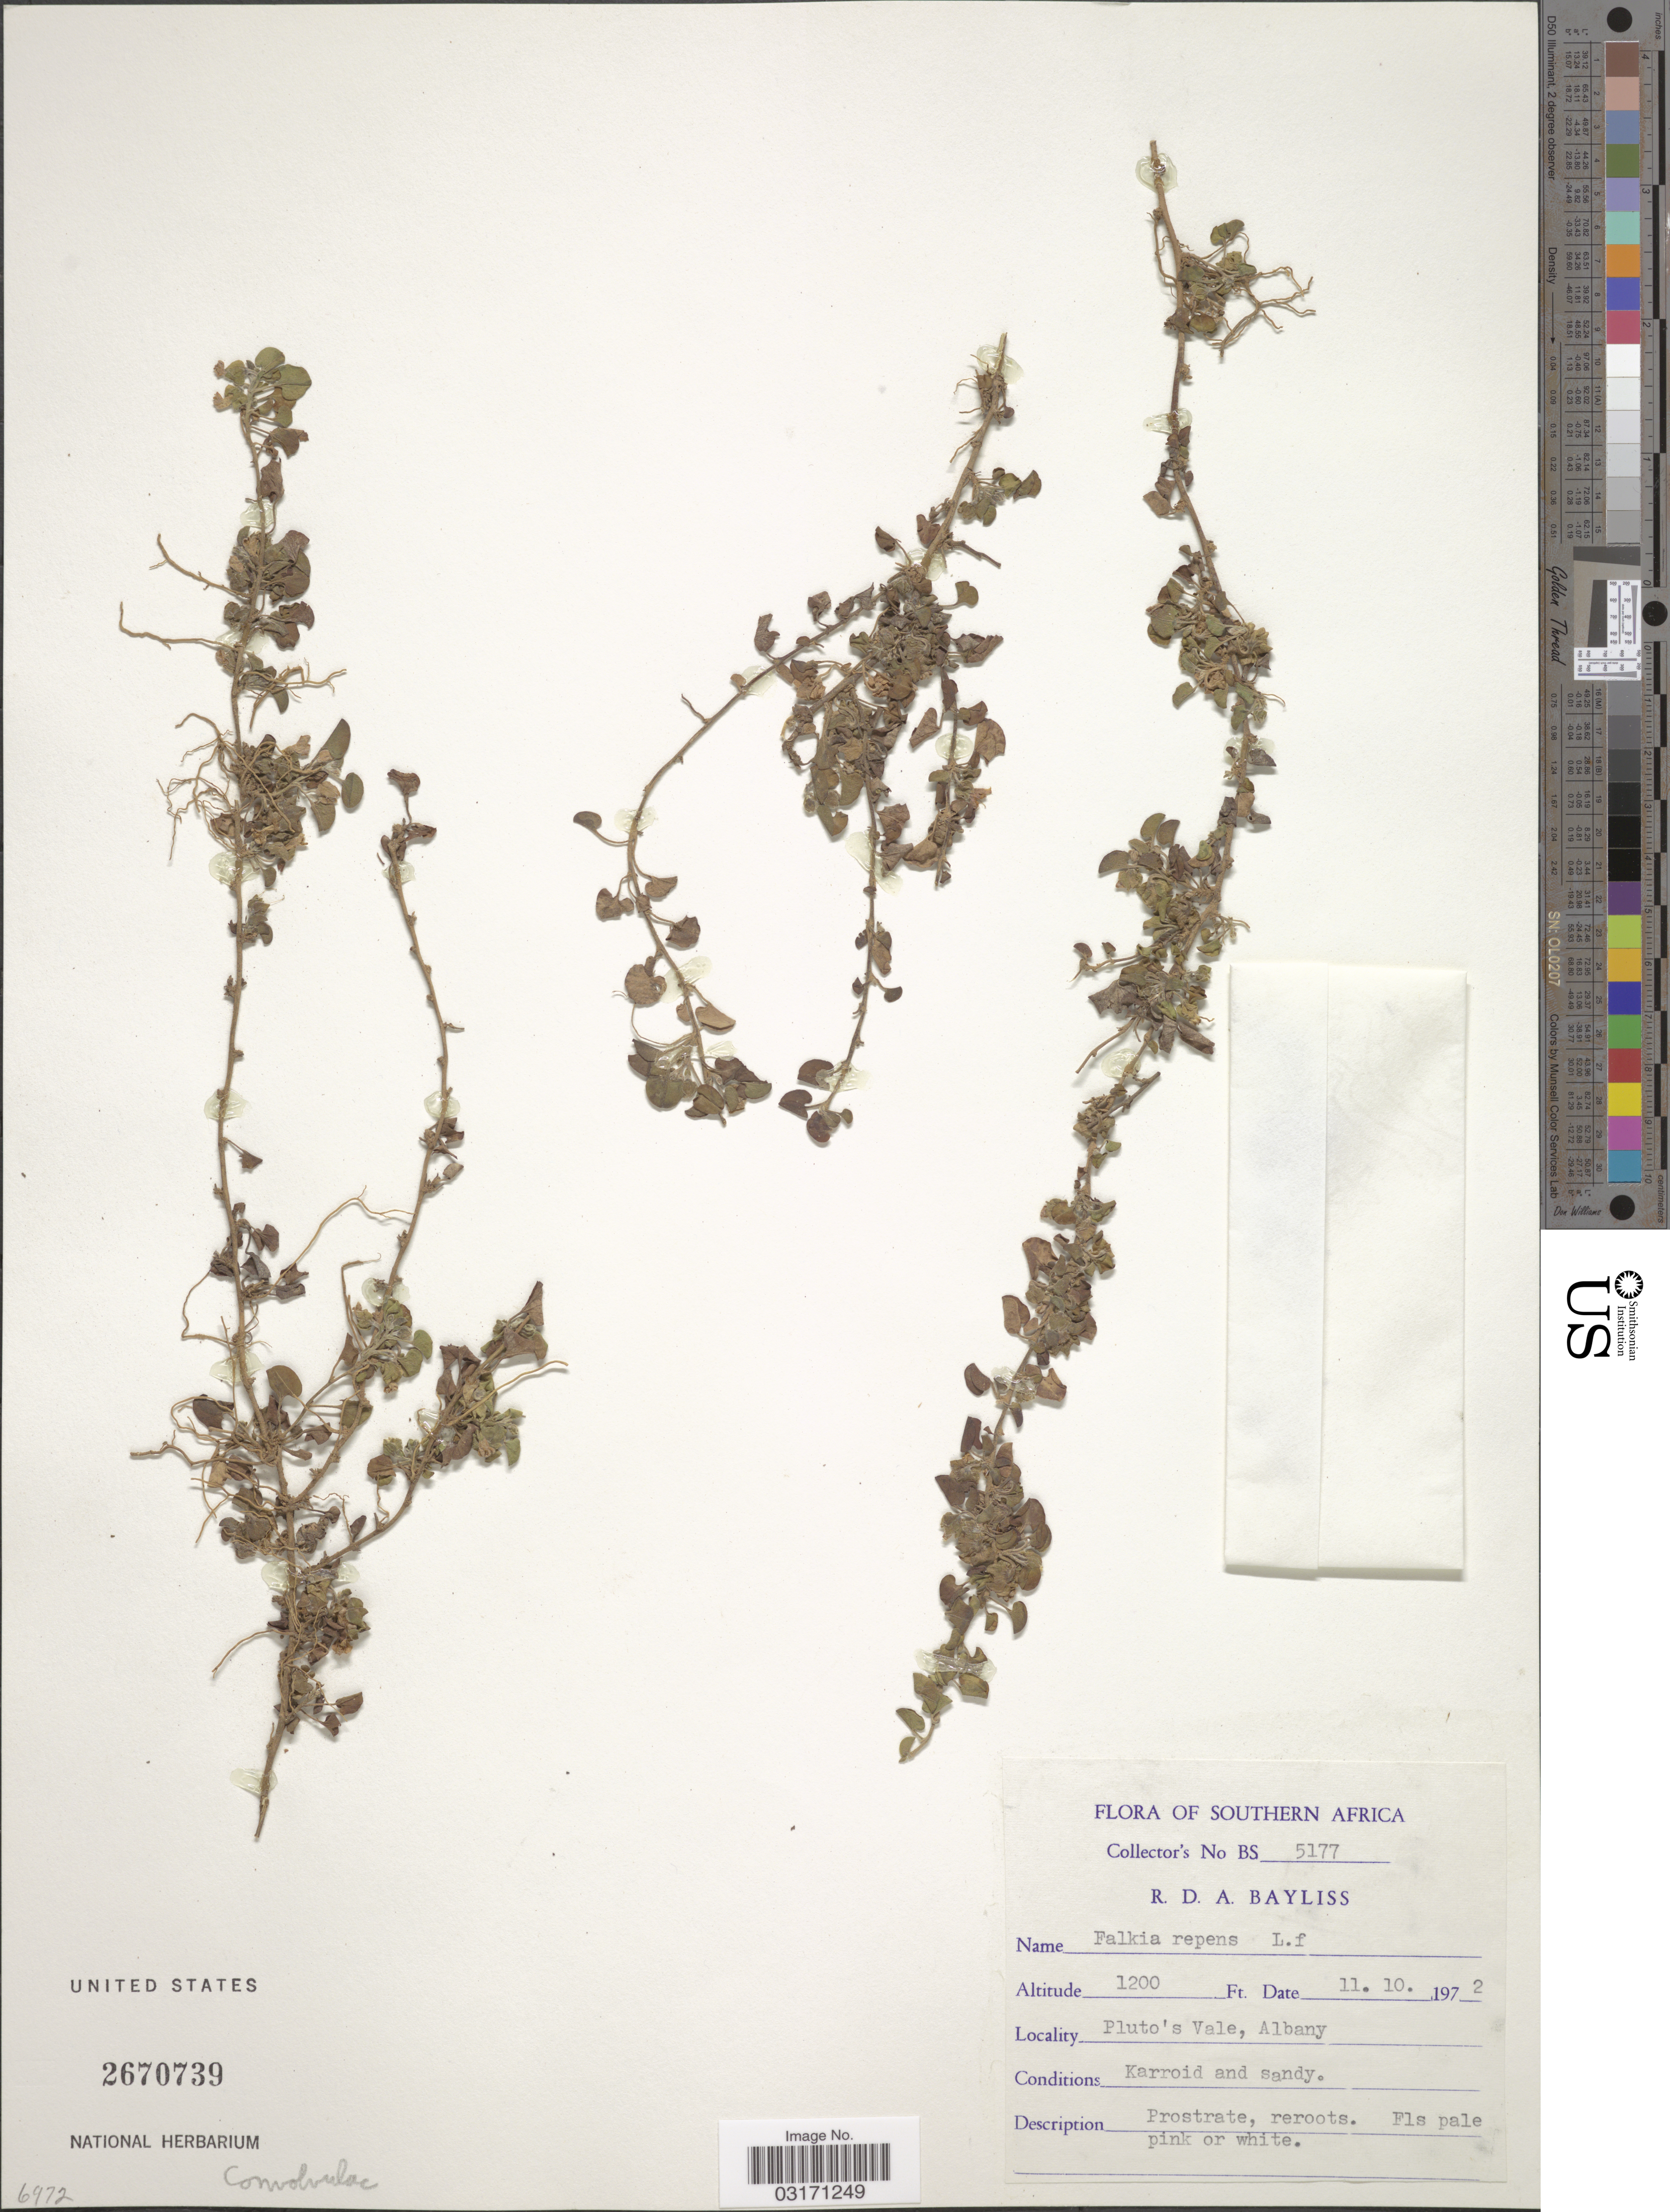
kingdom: Plantae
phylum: Tracheophyta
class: Magnoliopsida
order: Solanales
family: Convolvulaceae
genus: Falkia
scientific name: Falkia repens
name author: L. f.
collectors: R. Bayliss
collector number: BS 5177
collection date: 1972-10-11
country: South Africa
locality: Southern Africa. Pluto's Valle, Albany.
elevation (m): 366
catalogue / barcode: US 2670739